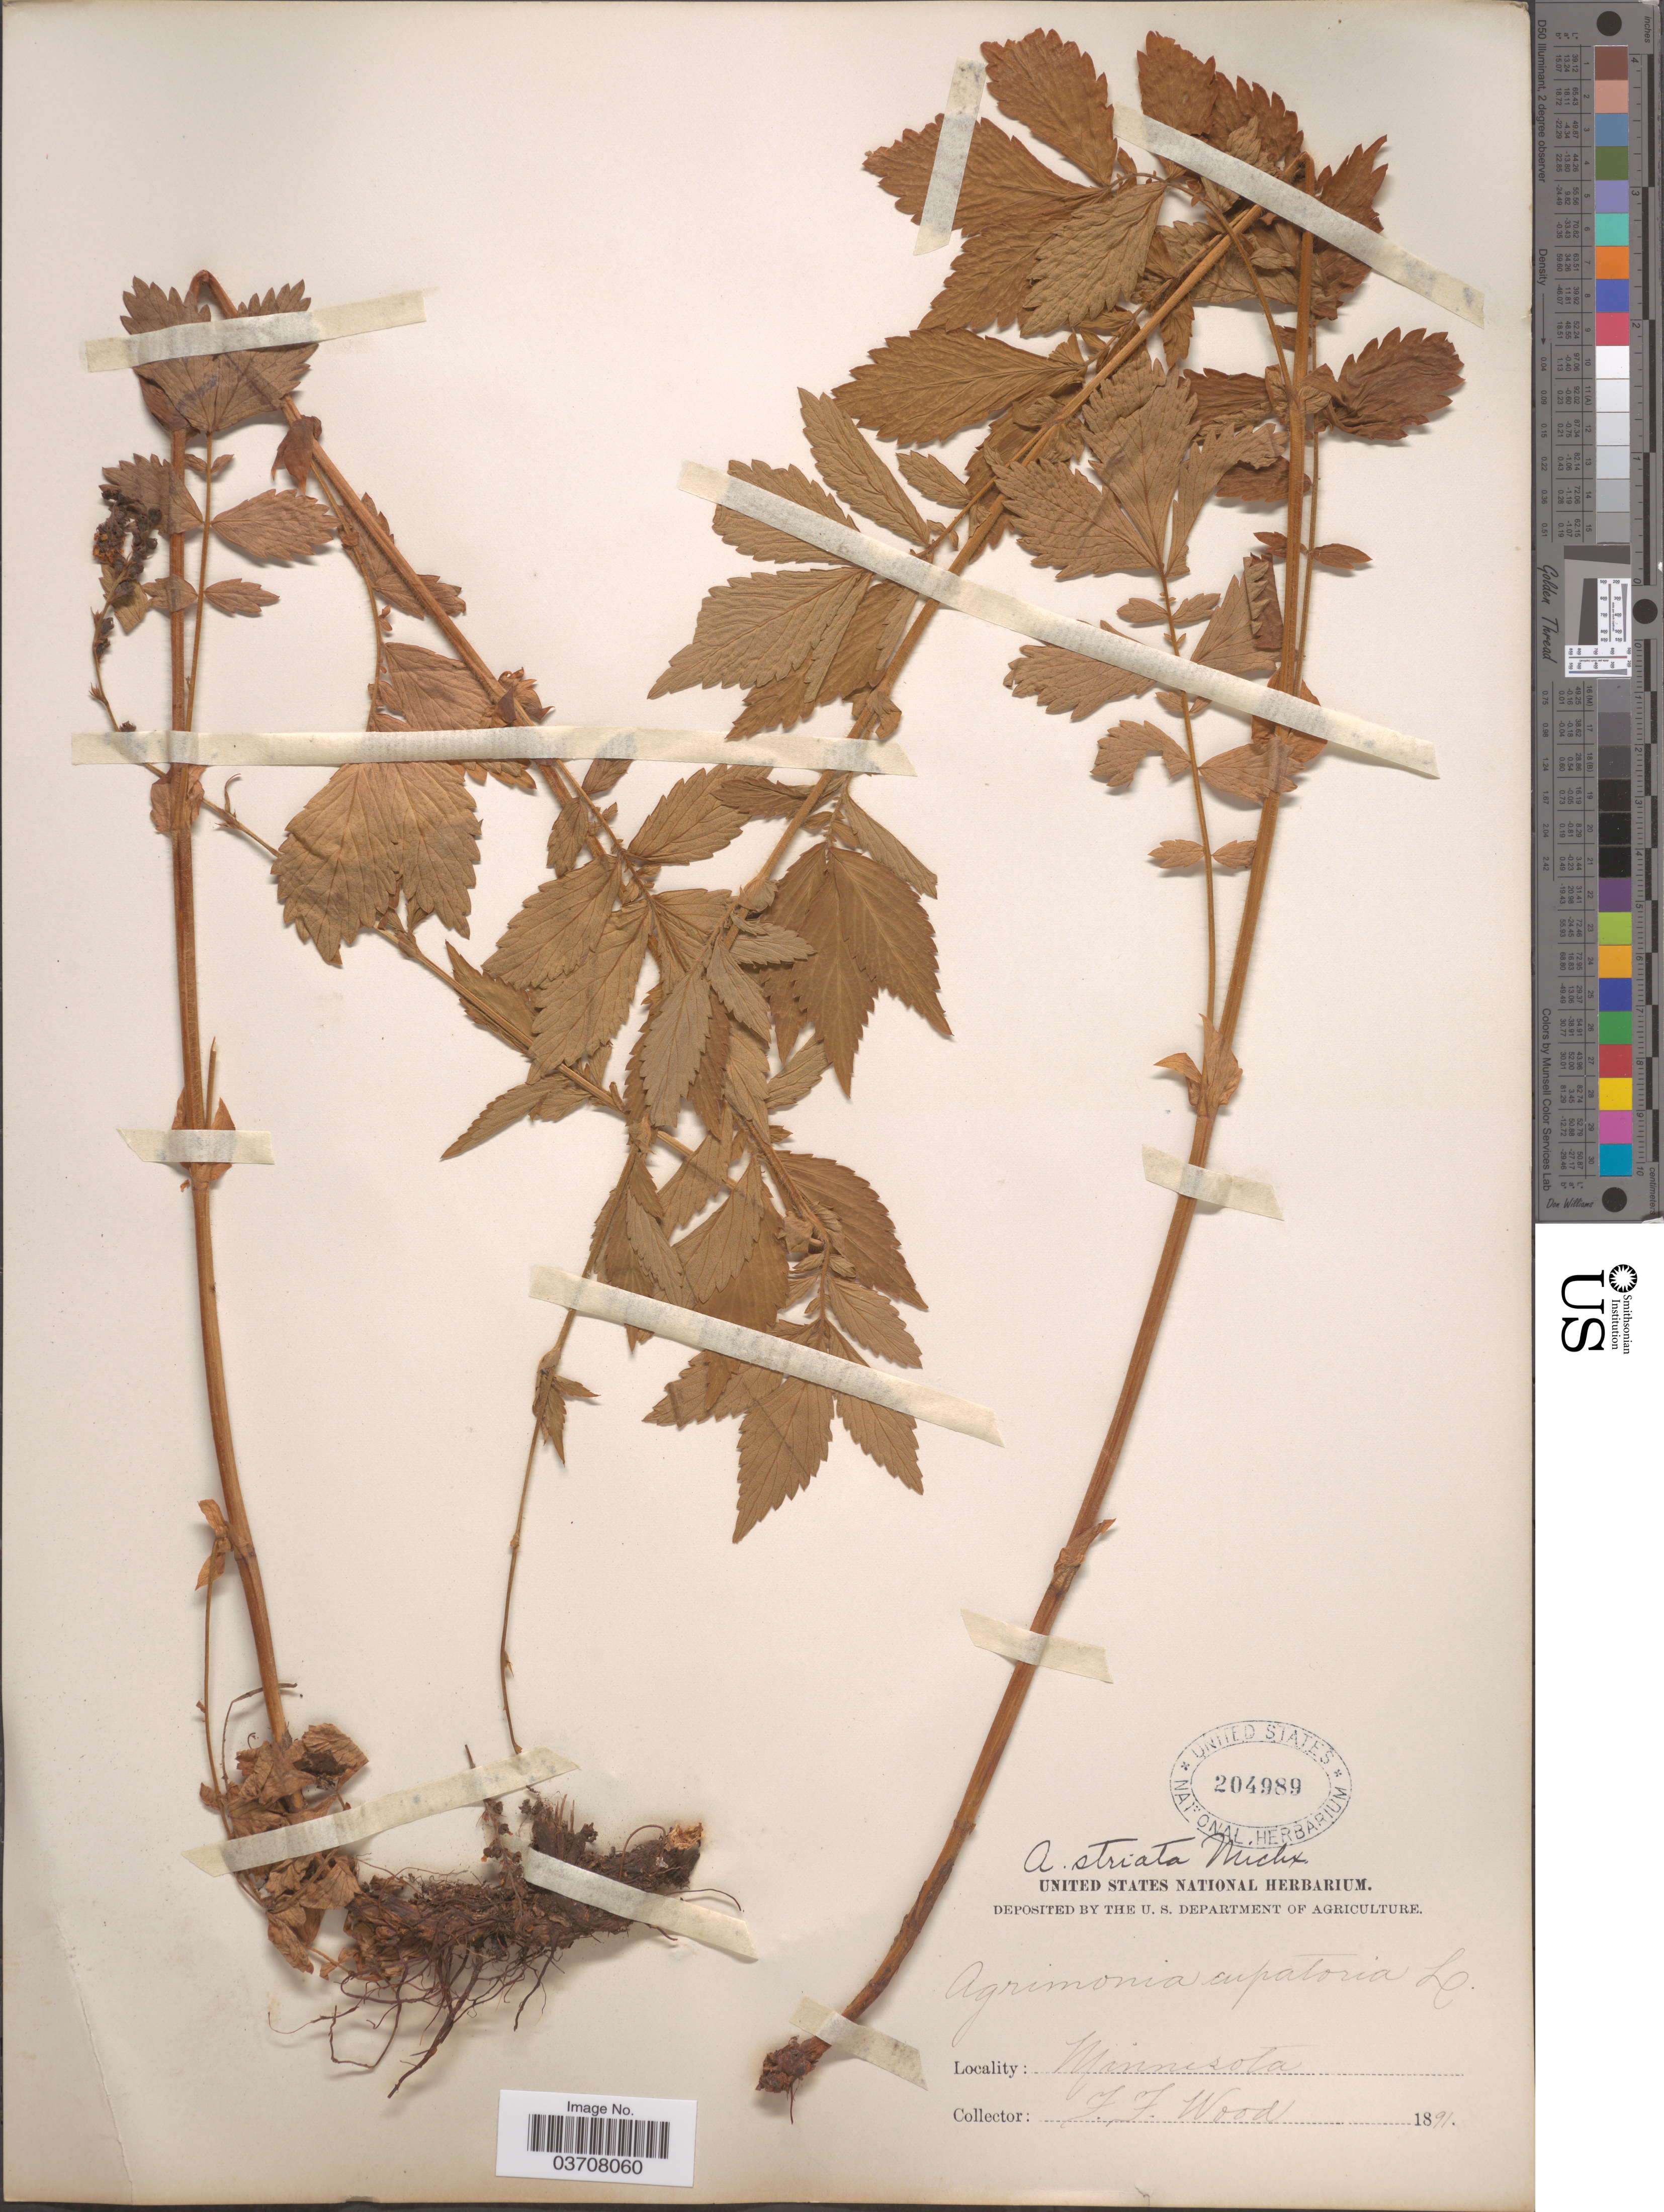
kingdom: Plantae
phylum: Tracheophyta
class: Magnoliopsida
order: Rosales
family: Rosaceae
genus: Agrimonia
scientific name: Agrimonia striata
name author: Michx.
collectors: F. Woods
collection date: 1891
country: United States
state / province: Minnesota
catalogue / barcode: US 204989